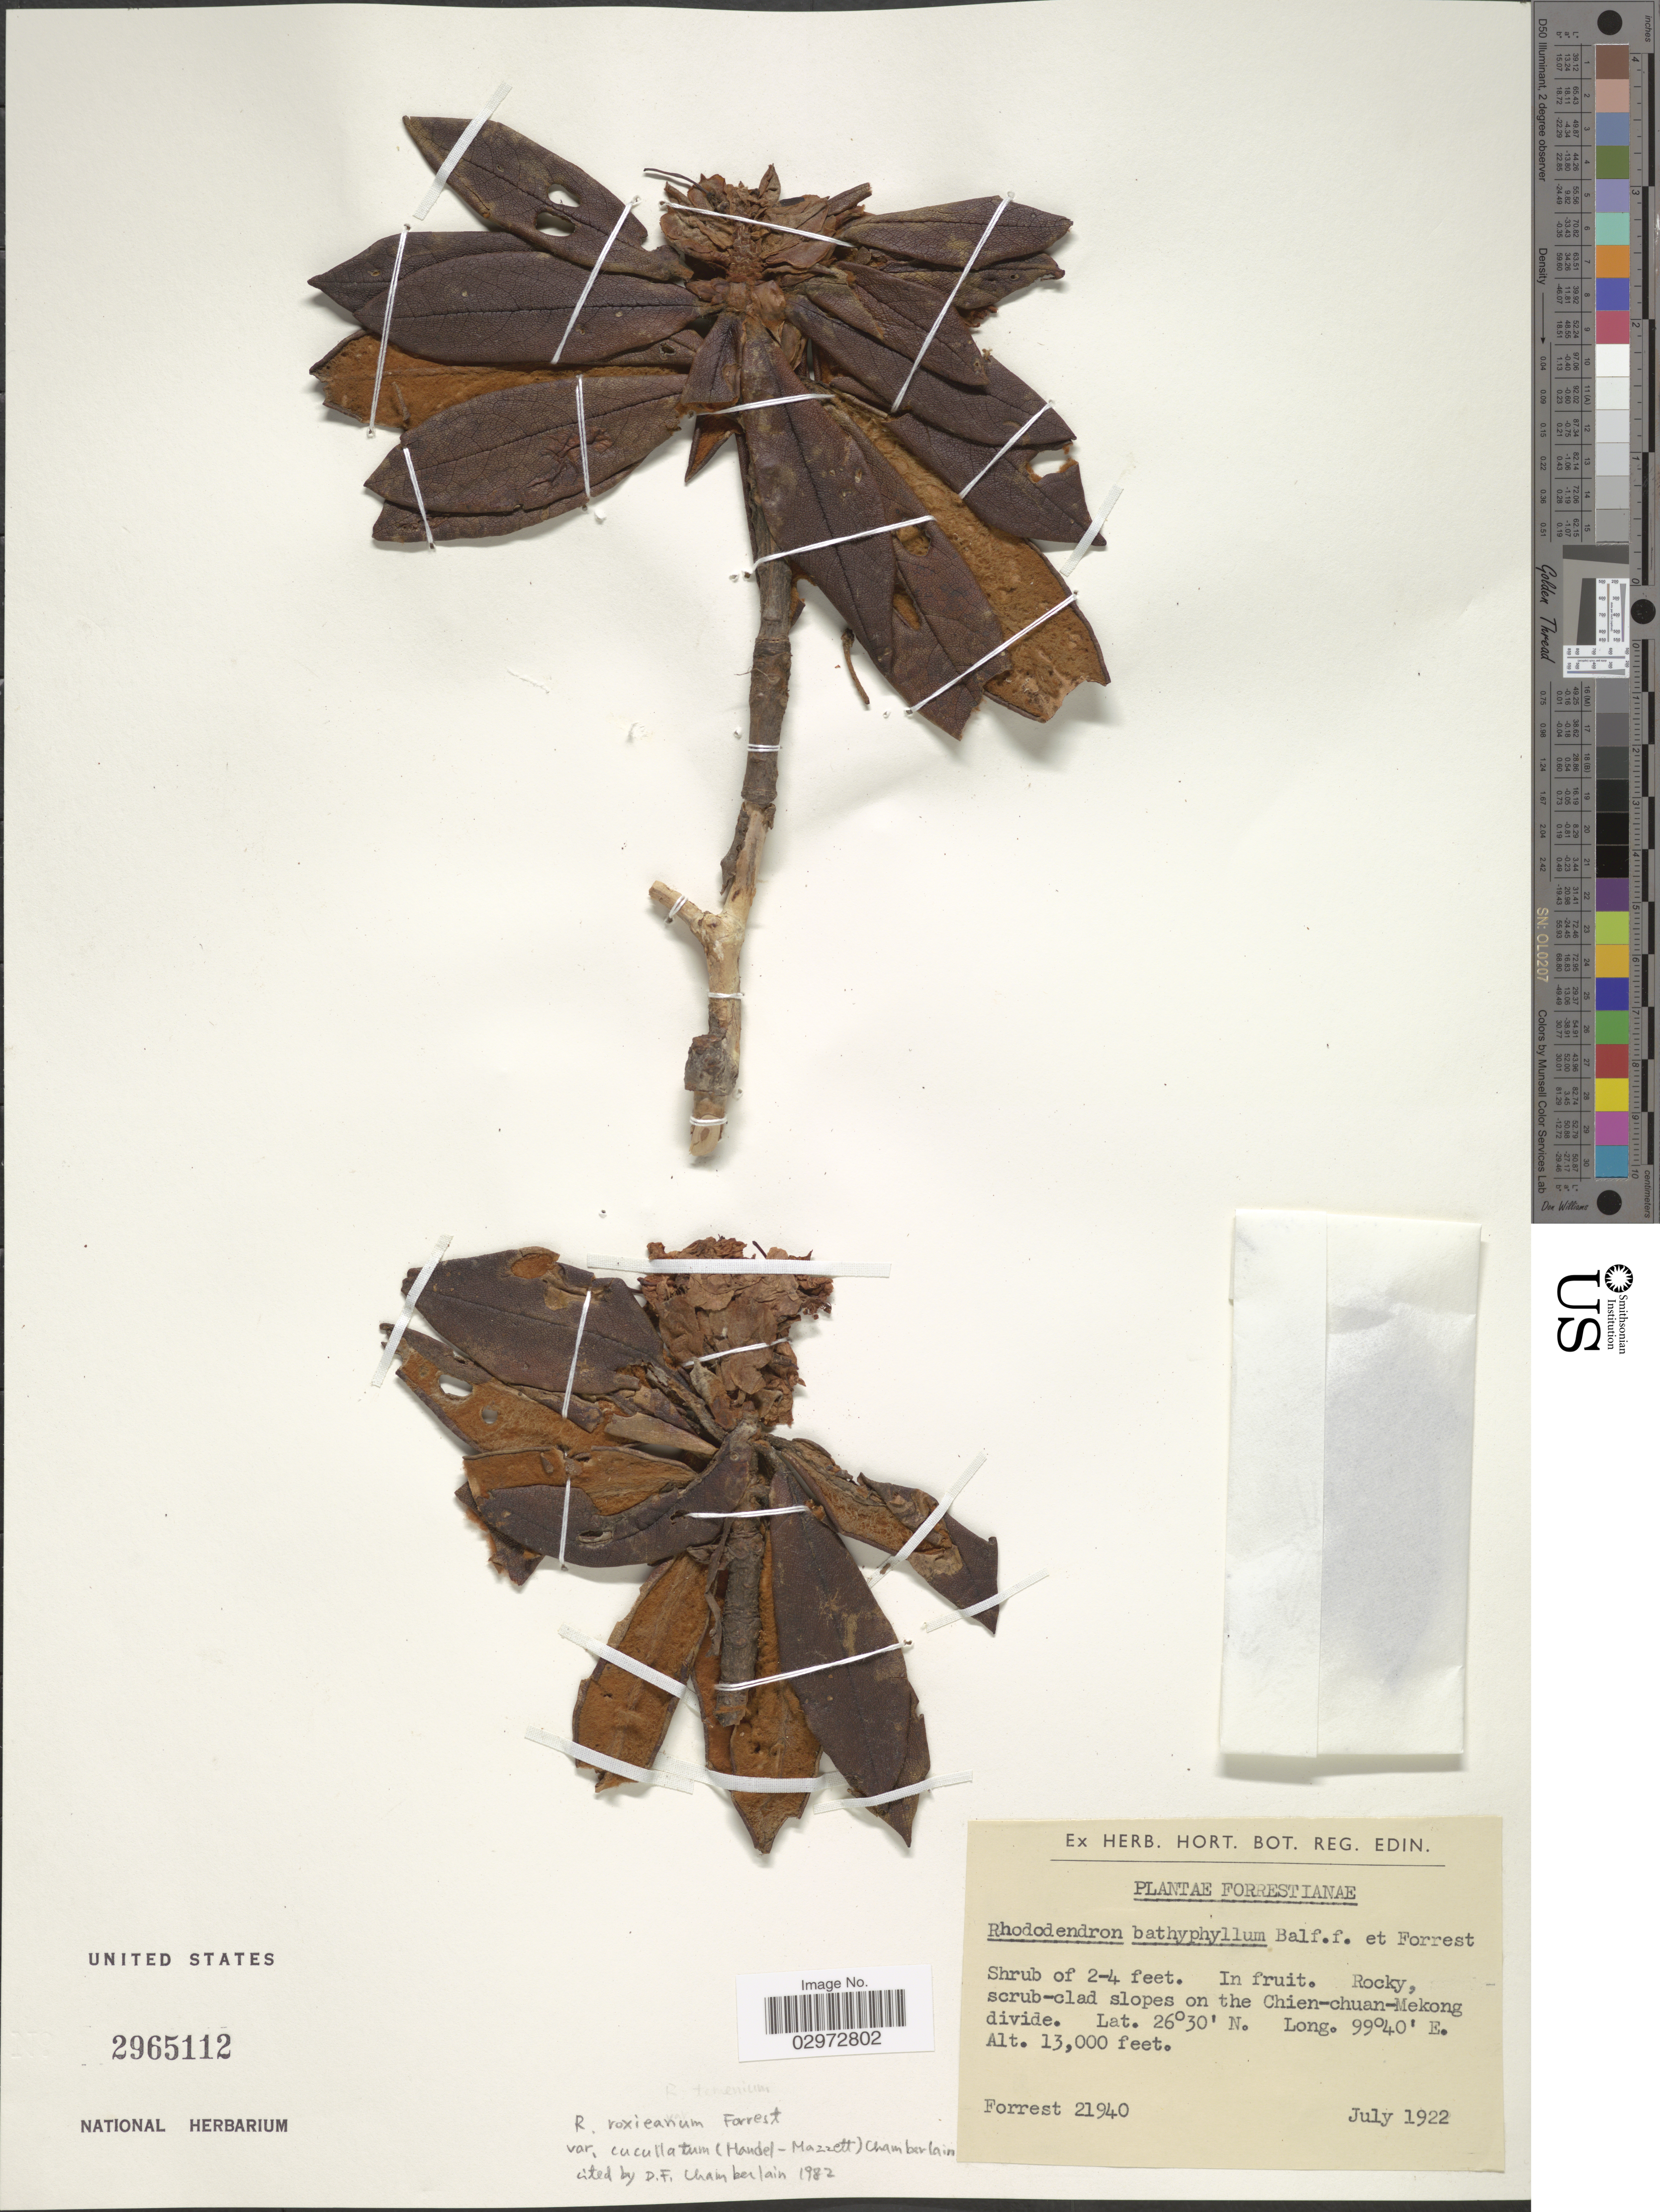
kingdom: Plantae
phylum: Tracheophyta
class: Magnoliopsida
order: Ericales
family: Ericaceae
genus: Rhododendron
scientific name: Rhododendron roxieanum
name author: Forrest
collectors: -. Forrest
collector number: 21940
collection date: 1922-07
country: China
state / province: Yunnan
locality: Scrub-clad slopes on the Chien-chuan-Mekong divide.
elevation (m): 3962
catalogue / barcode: US 2965112